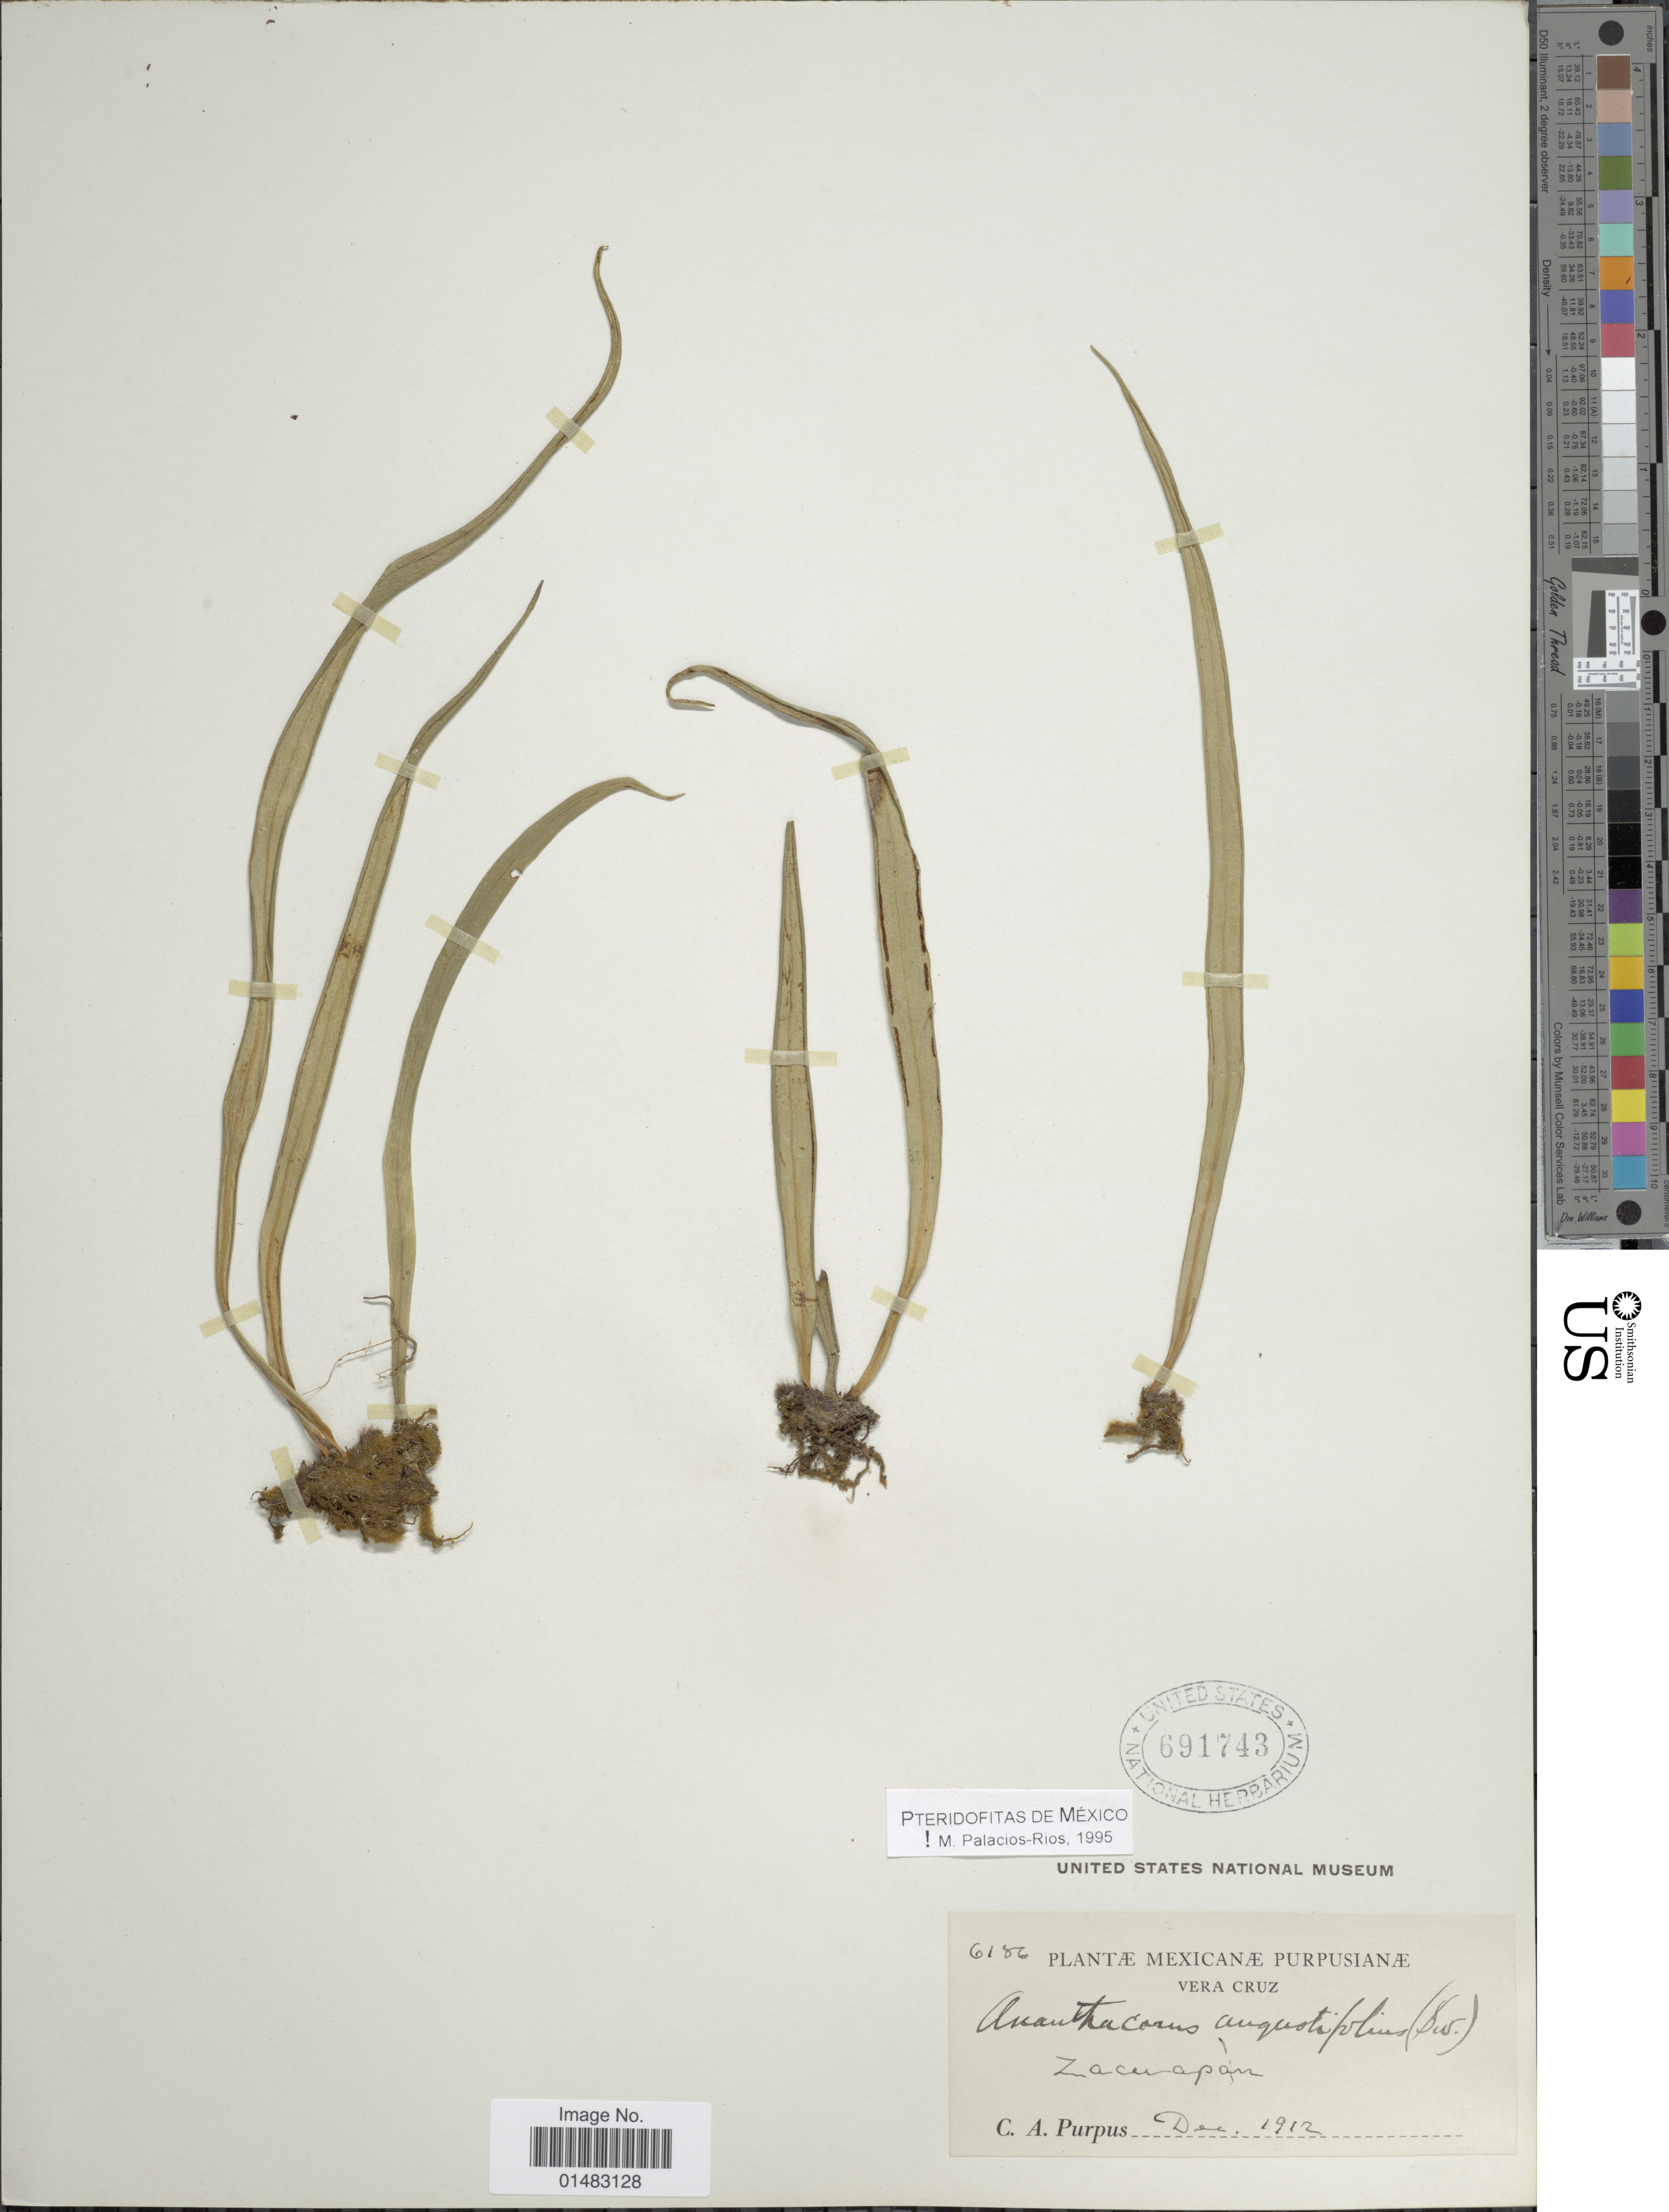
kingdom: Plantae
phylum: Tracheophyta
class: Polypodiopsida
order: Polypodiales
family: Pteridaceae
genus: Ananthacorus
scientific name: Ananthacorus angustifolius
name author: (Sw.) Underw. & Maxon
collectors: C. A. Purpus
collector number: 6156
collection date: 1912-12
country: Mexico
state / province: Veracruz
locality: Vera Cruz, Zacuapan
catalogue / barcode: US 691743